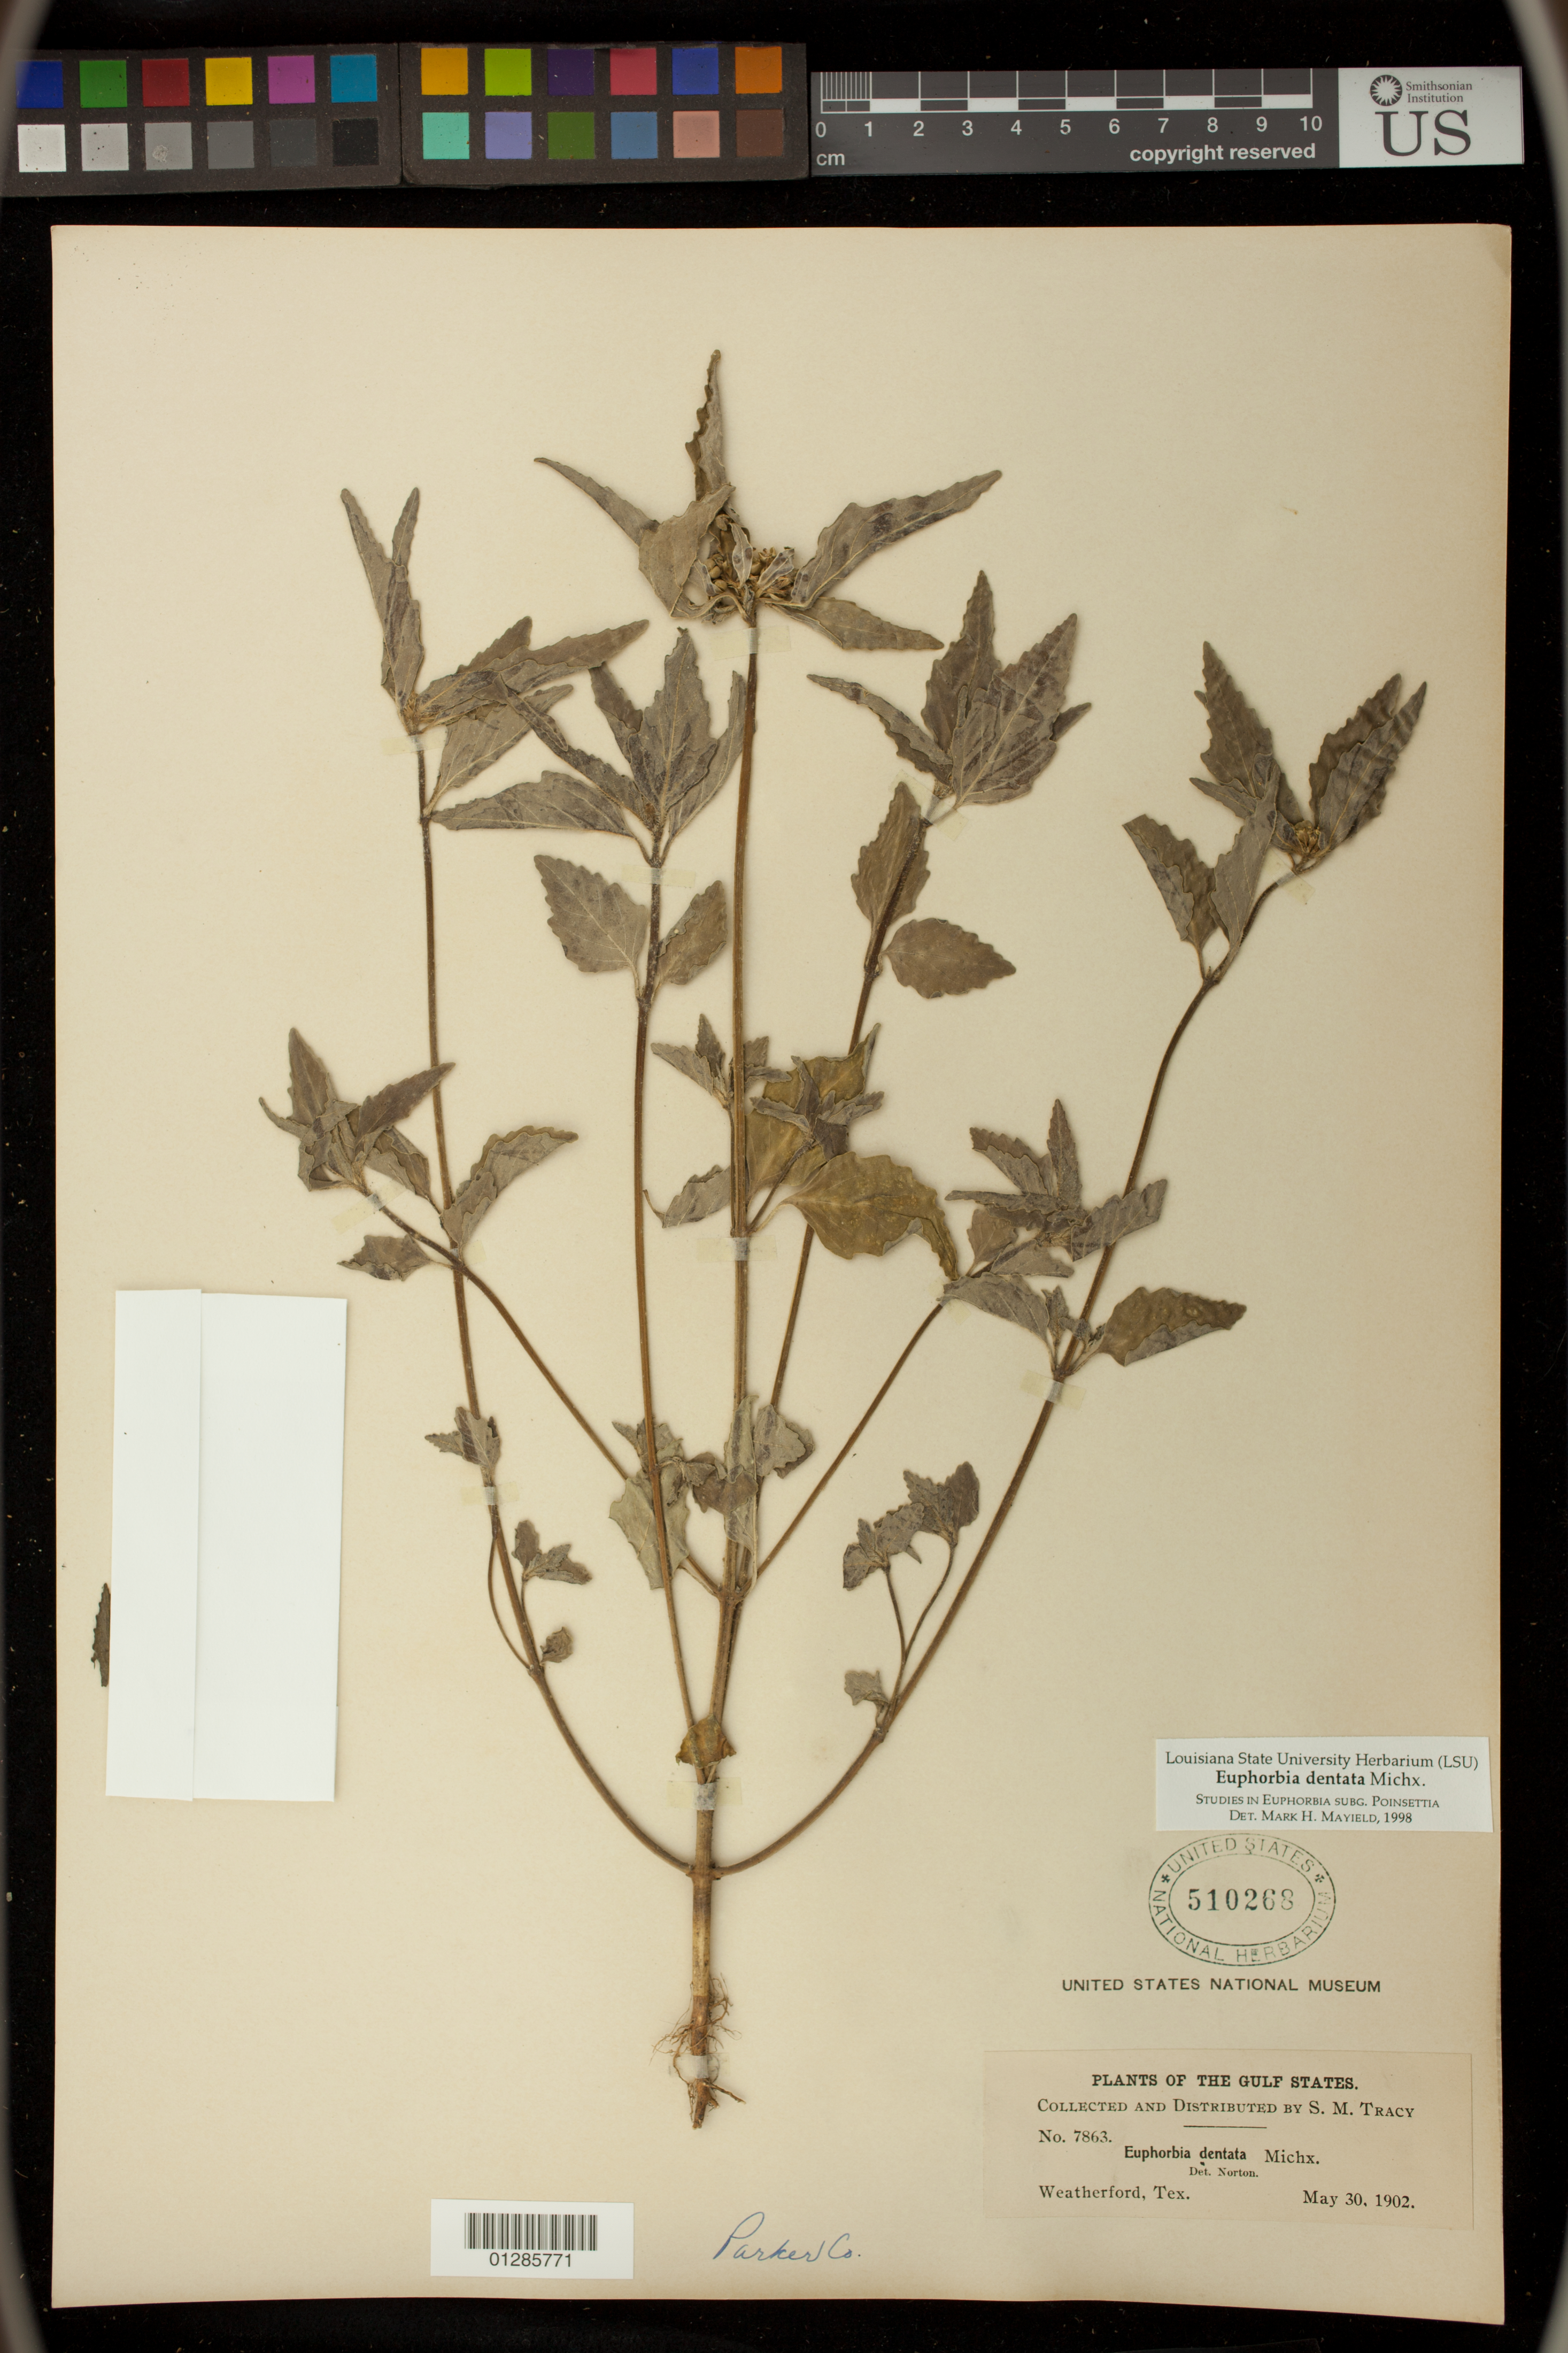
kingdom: Plantae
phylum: Tracheophyta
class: Magnoliopsida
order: Malpighiales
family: Euphorbiaceae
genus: Euphorbia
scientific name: Euphorbia dentata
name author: Michx.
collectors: S. M. Tracy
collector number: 7863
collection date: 1902-05-30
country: United States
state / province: Texas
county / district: Parker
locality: Weatherford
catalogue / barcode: US 510268